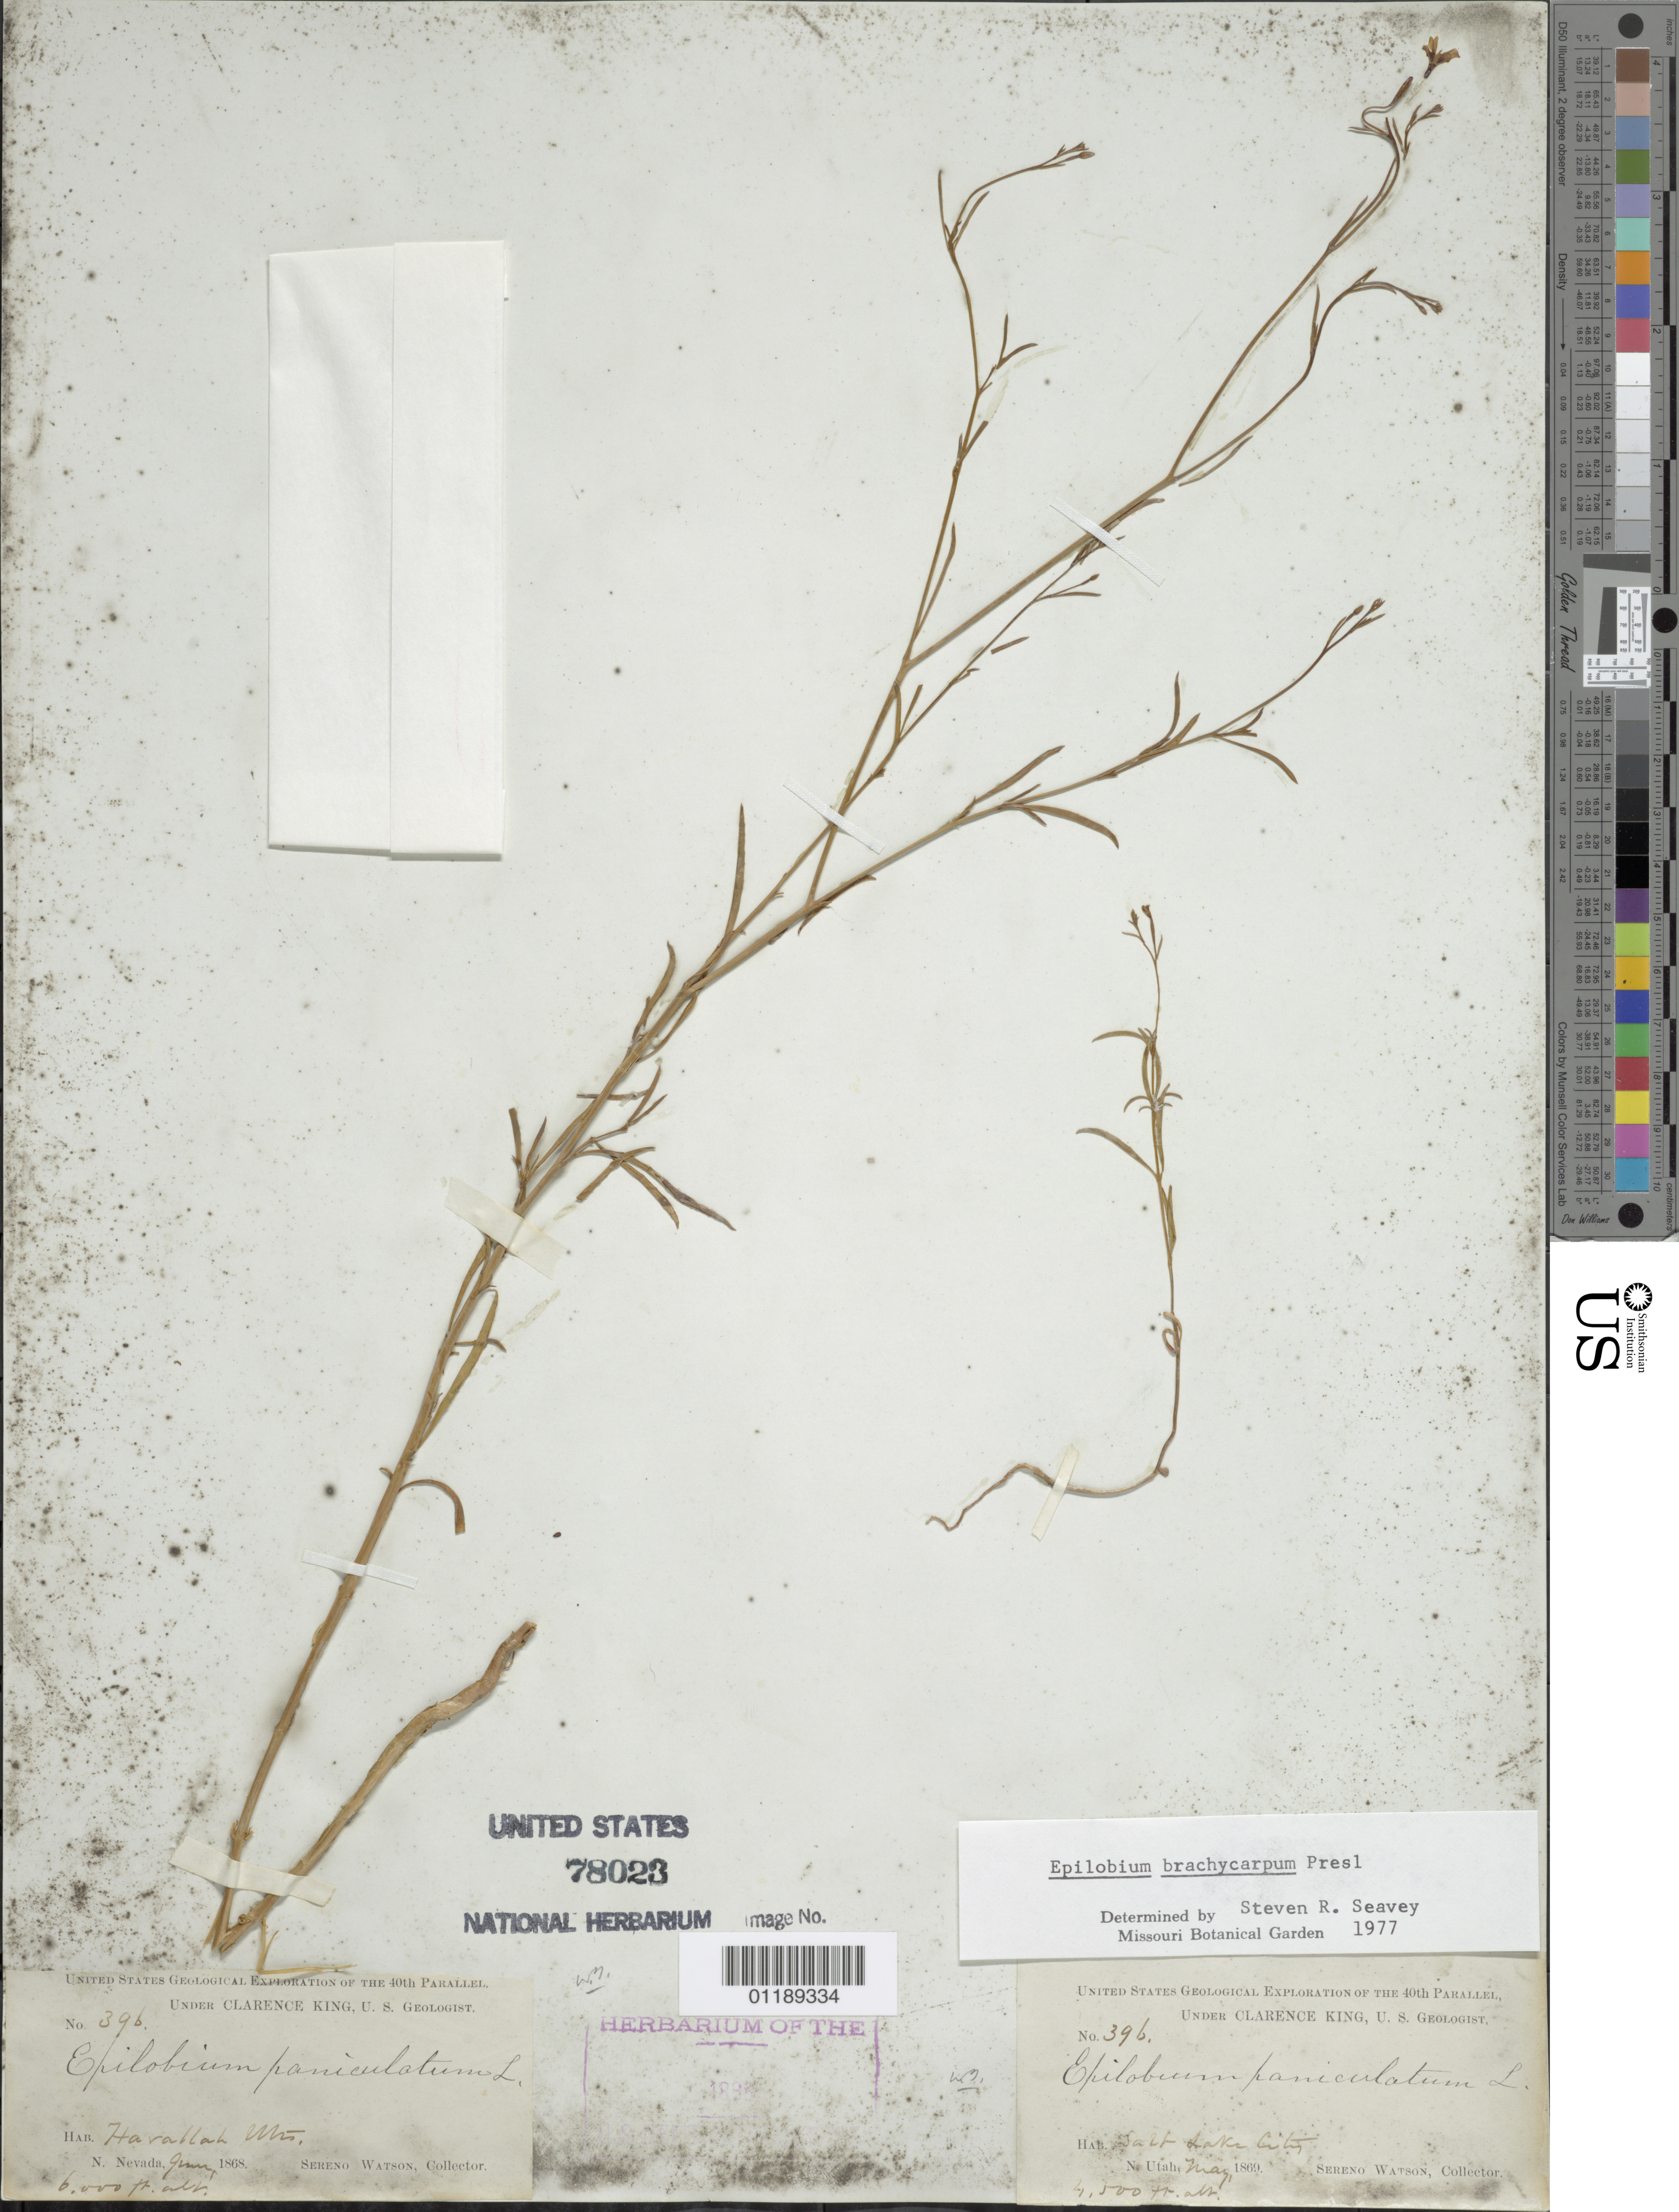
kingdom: Plantae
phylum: Tracheophyta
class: Magnoliopsida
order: Myrtales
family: Onagraceae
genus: Epilobium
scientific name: Epilobium brachycarpum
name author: C. Presl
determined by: Seavey, S. R.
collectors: S. Watson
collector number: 396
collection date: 1869-05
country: United States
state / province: Utah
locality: Salt Lake City, N. Utah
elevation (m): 1372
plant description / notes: There is a second label for Epilobium brachycarpum (col# 396), collected by S. Watson in Jun 1868 at Havallah Mts, N. Nevada. Alt. 6000 ft.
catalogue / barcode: US 78023